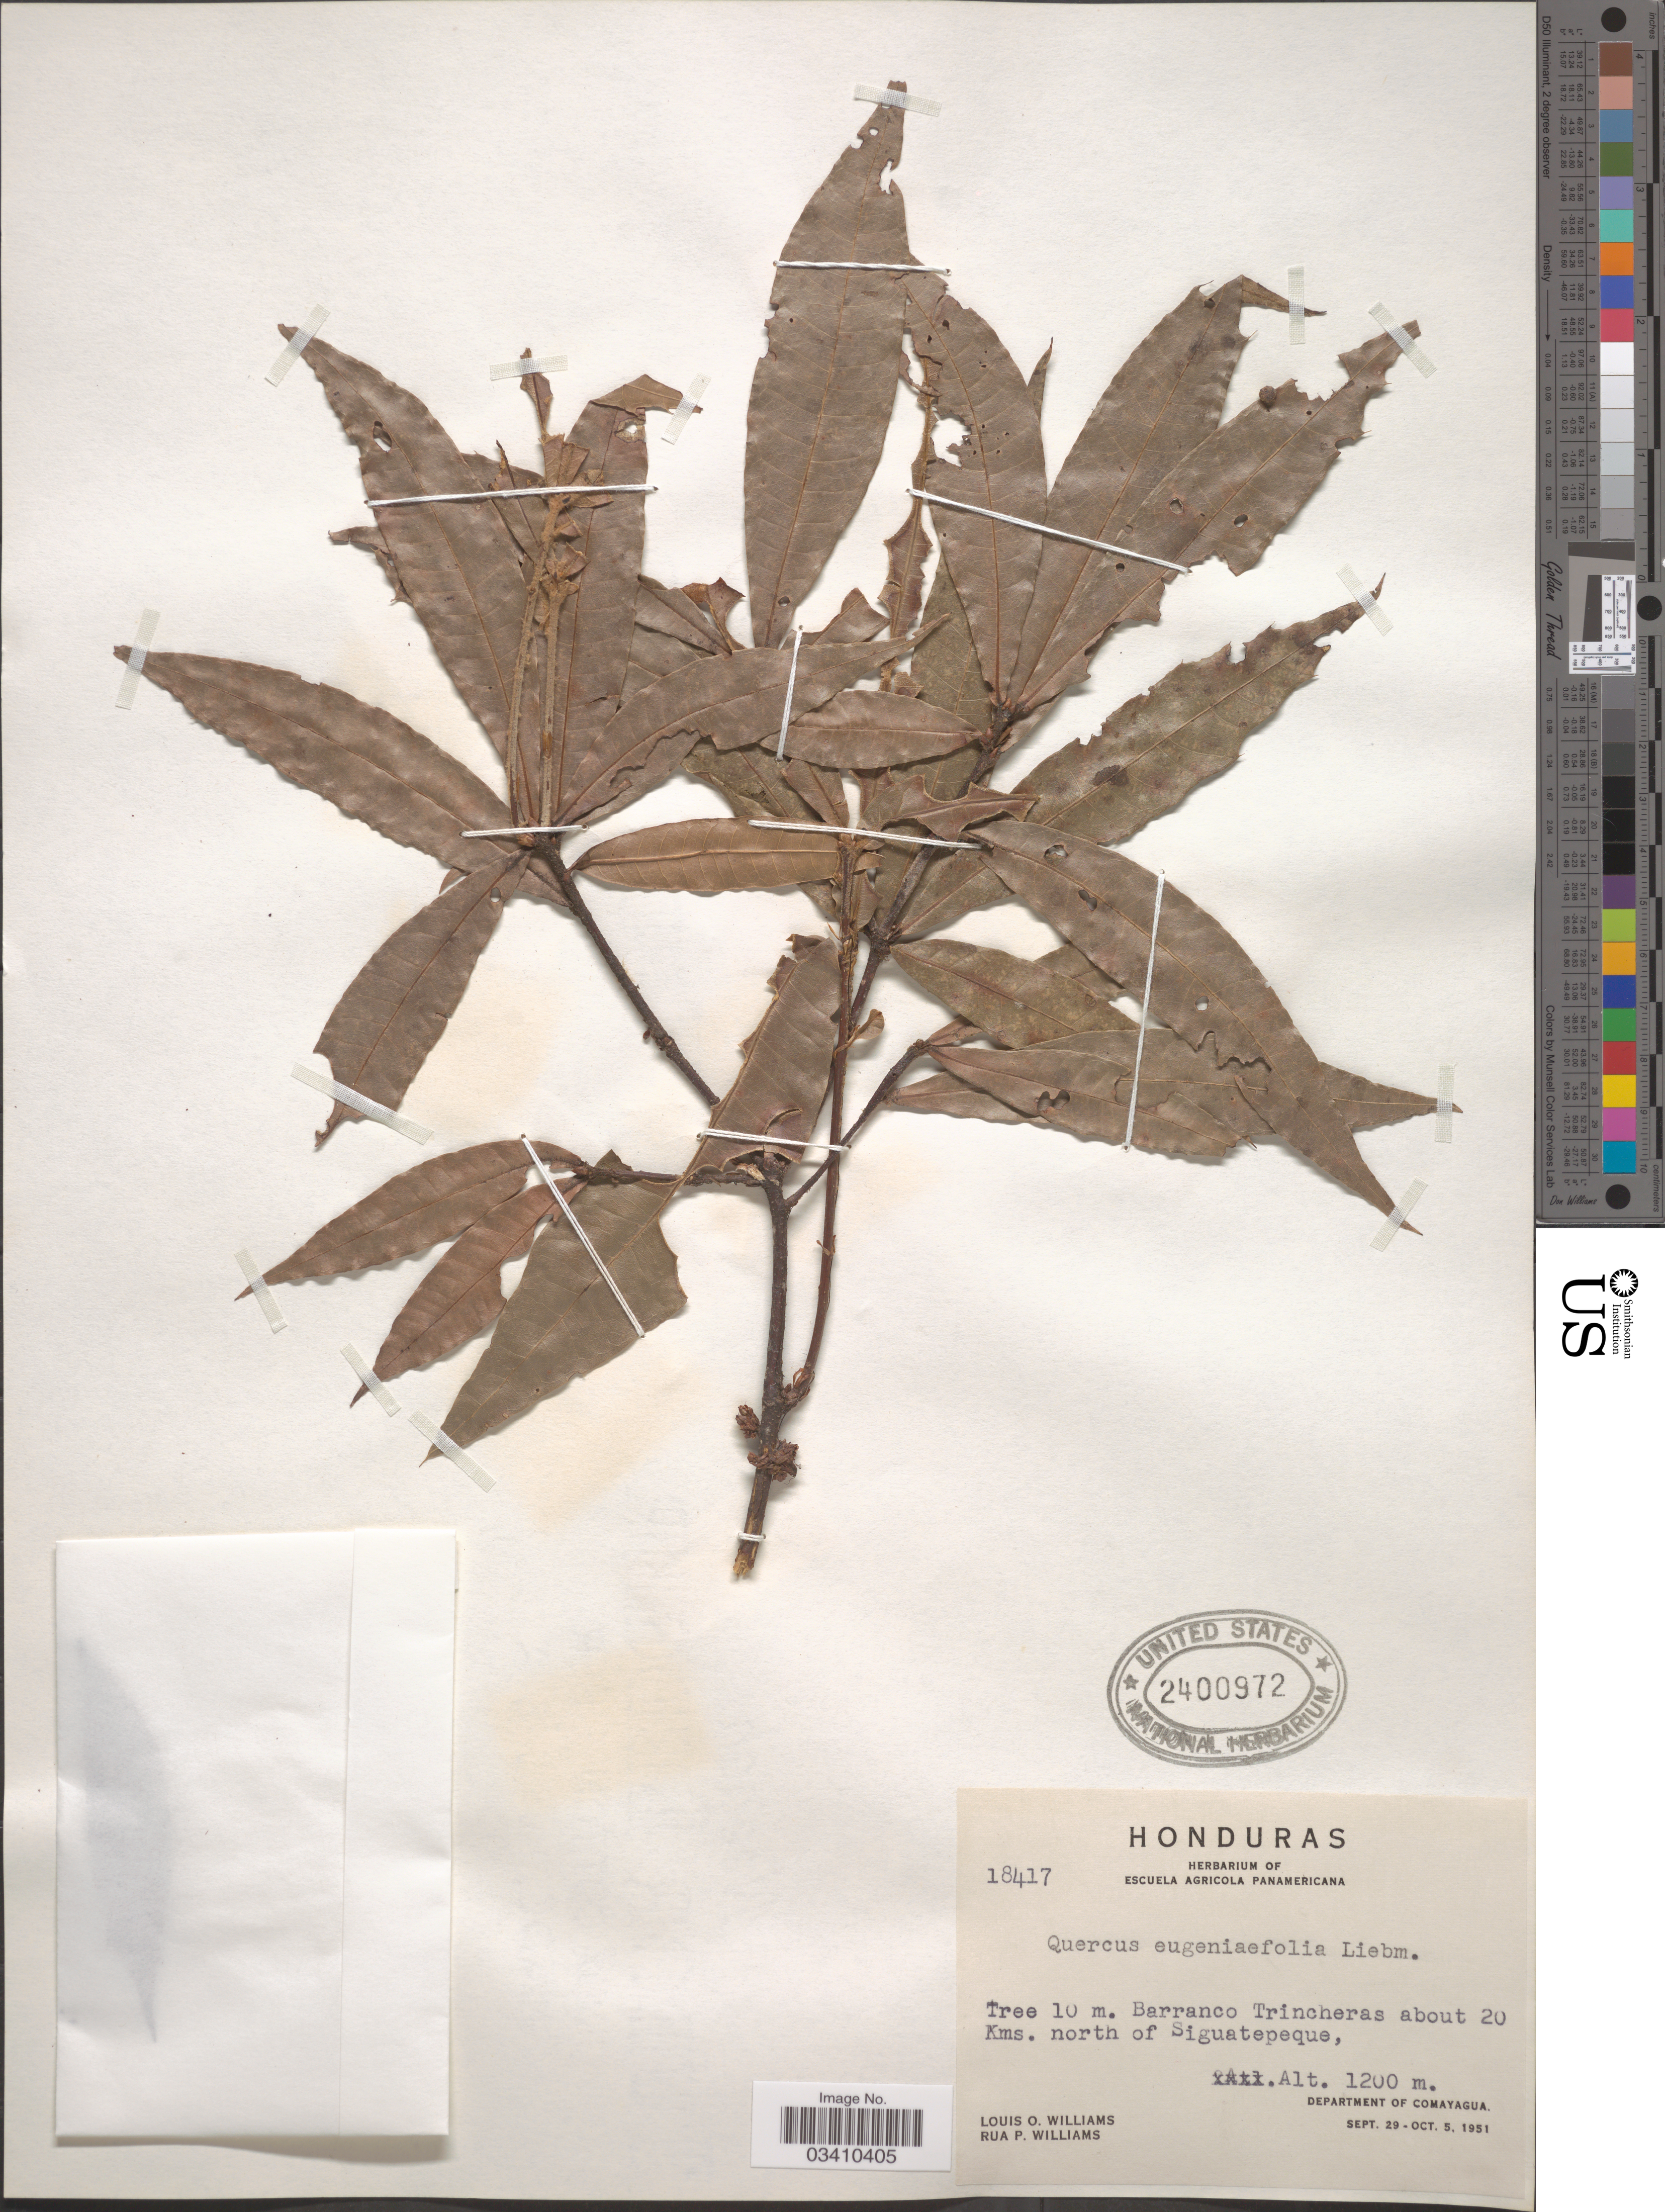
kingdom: Plantae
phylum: Tracheophyta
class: Magnoliopsida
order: Fagales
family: Fagaceae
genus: Quercus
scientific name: Quercus eugeniifolia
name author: Liebm.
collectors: L. O. Williams & R. P. Williams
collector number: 18417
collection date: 1951-09-29/1951-10-05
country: Honduras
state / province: Comayagua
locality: Barranco Trincheras about 20 Kms. north of Siguatepeque. Department of Comayagua.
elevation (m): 1200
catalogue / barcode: US 2400972